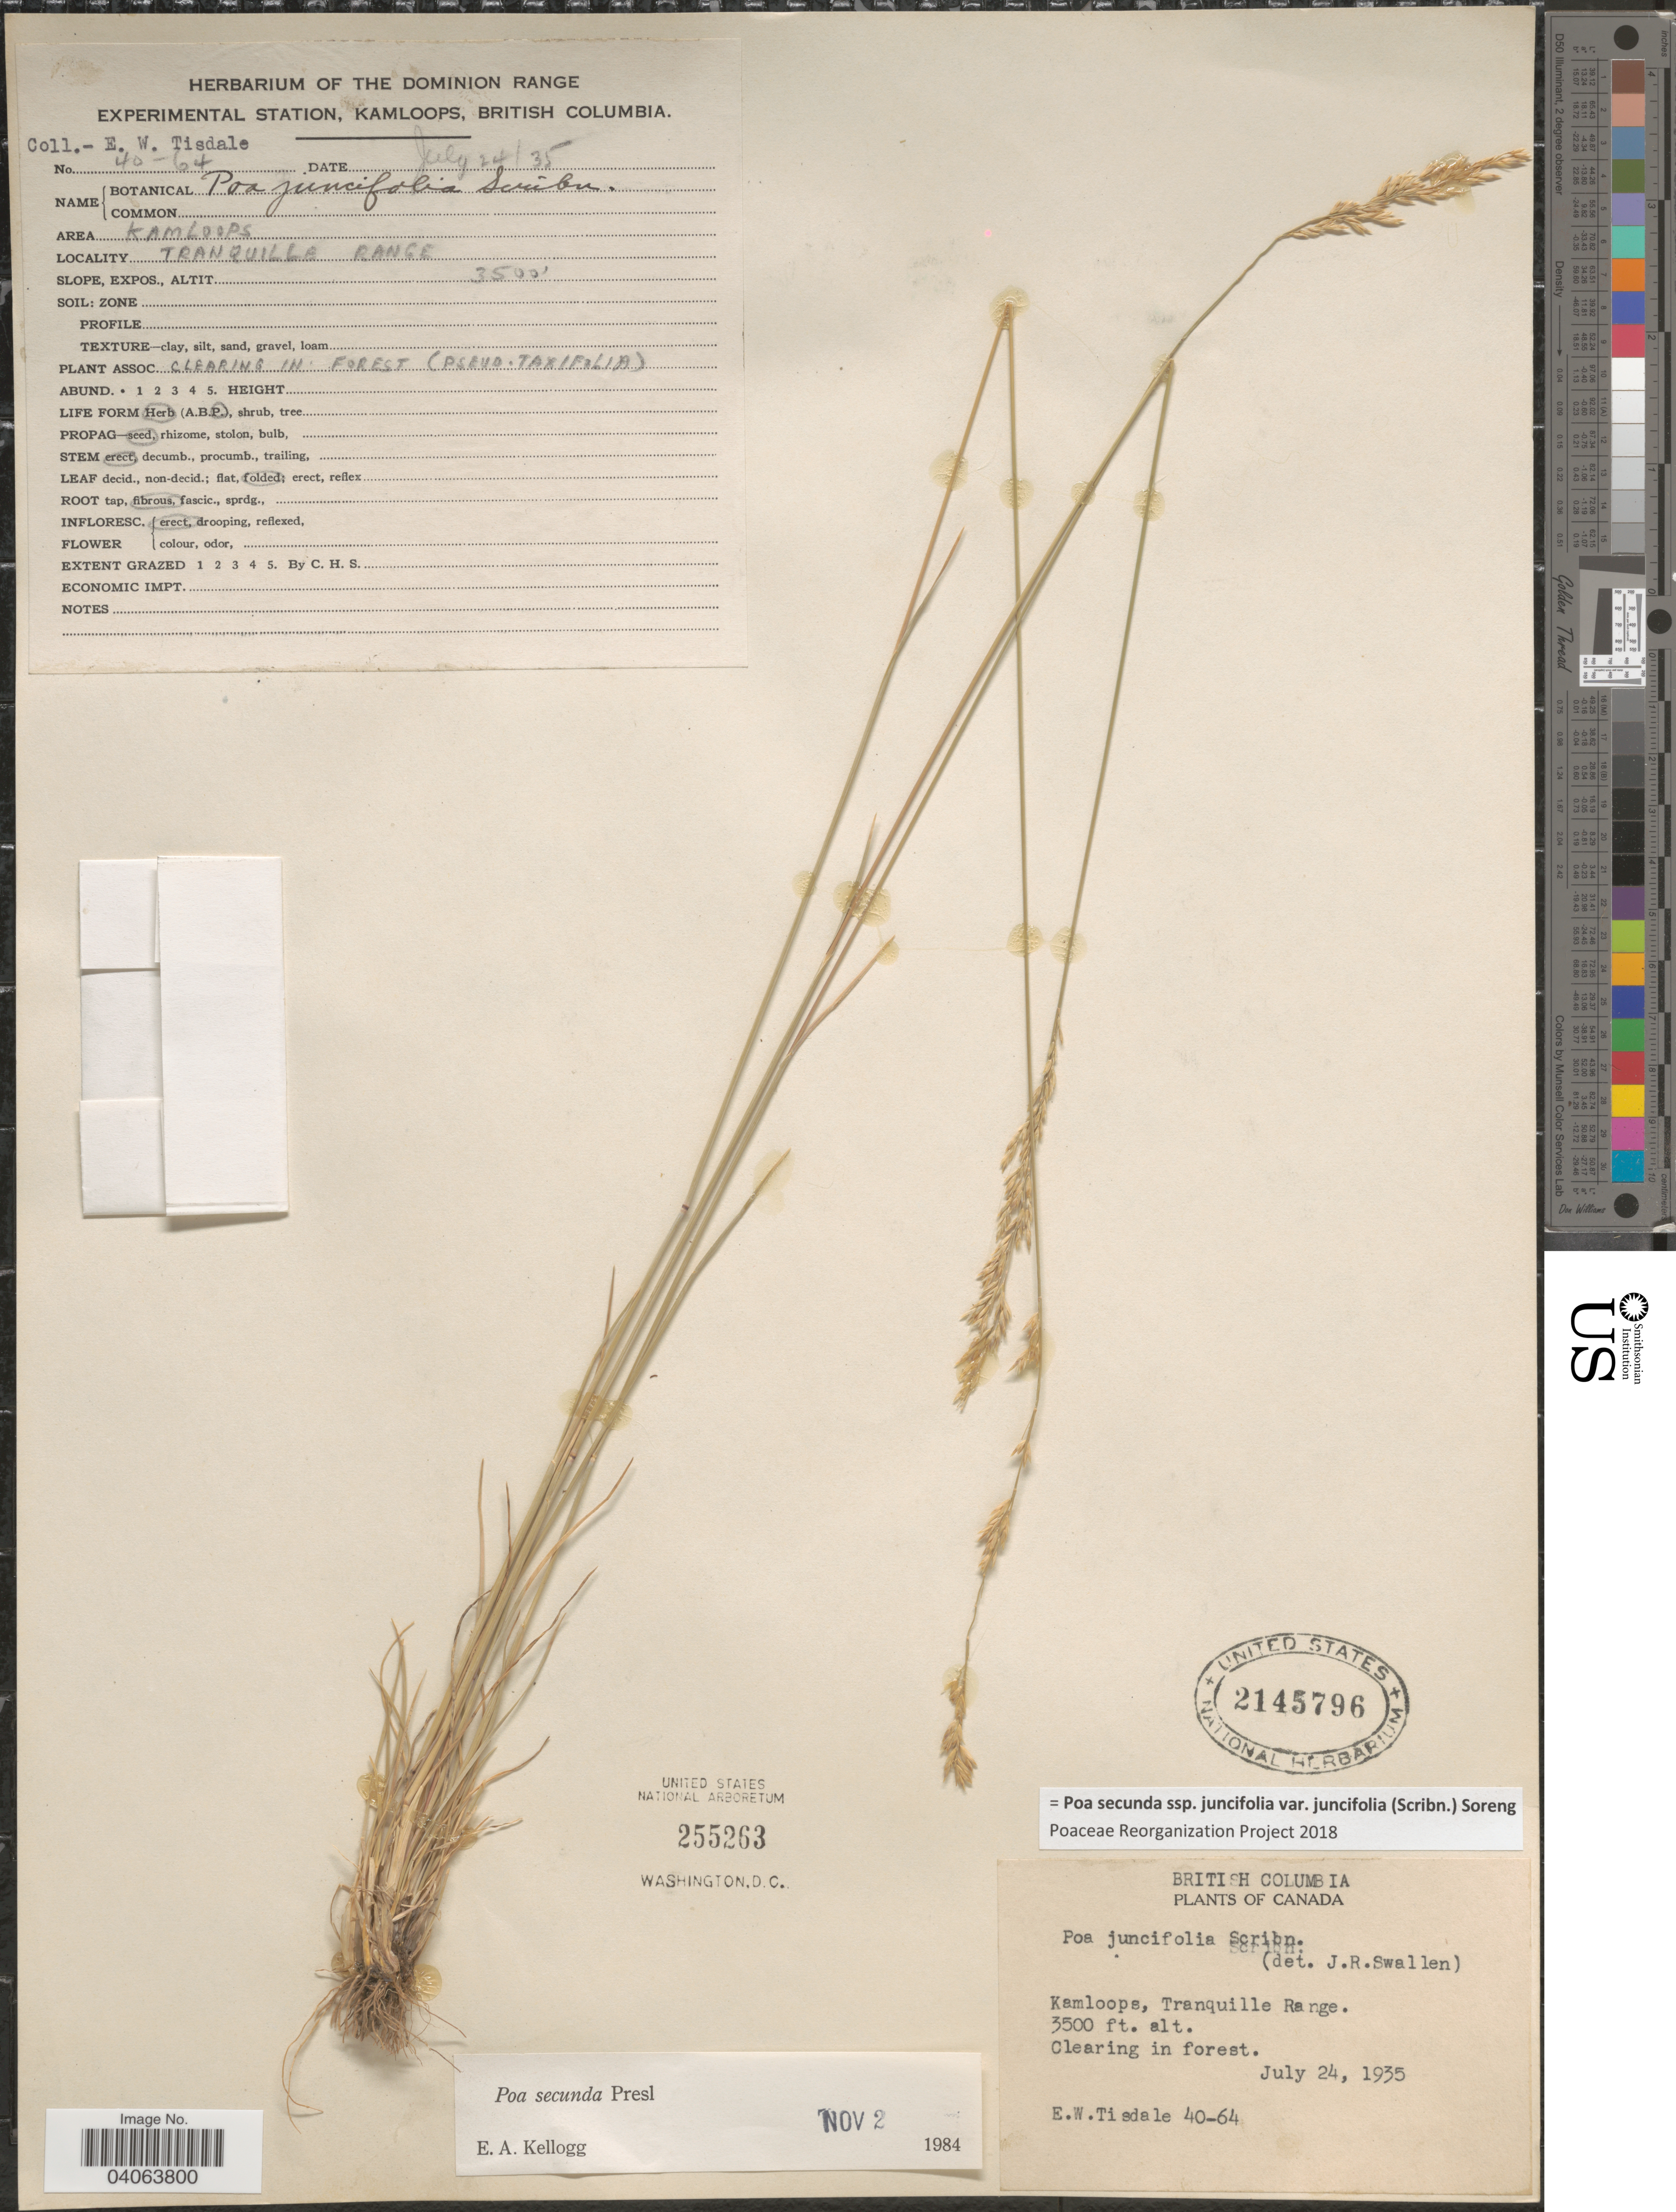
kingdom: Plantae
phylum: Tracheophyta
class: Liliopsida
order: Poales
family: Poaceae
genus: Poa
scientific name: Poa secunda subsp. juncifolia var. juncifolia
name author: (Scribn.) Soreng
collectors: E. Tisdale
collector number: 40-64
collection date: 1935-07-24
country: Canada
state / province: British Columbia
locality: Kamloops, Tranquille Range. Clearing in forest.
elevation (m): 1067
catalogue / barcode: US 2145796